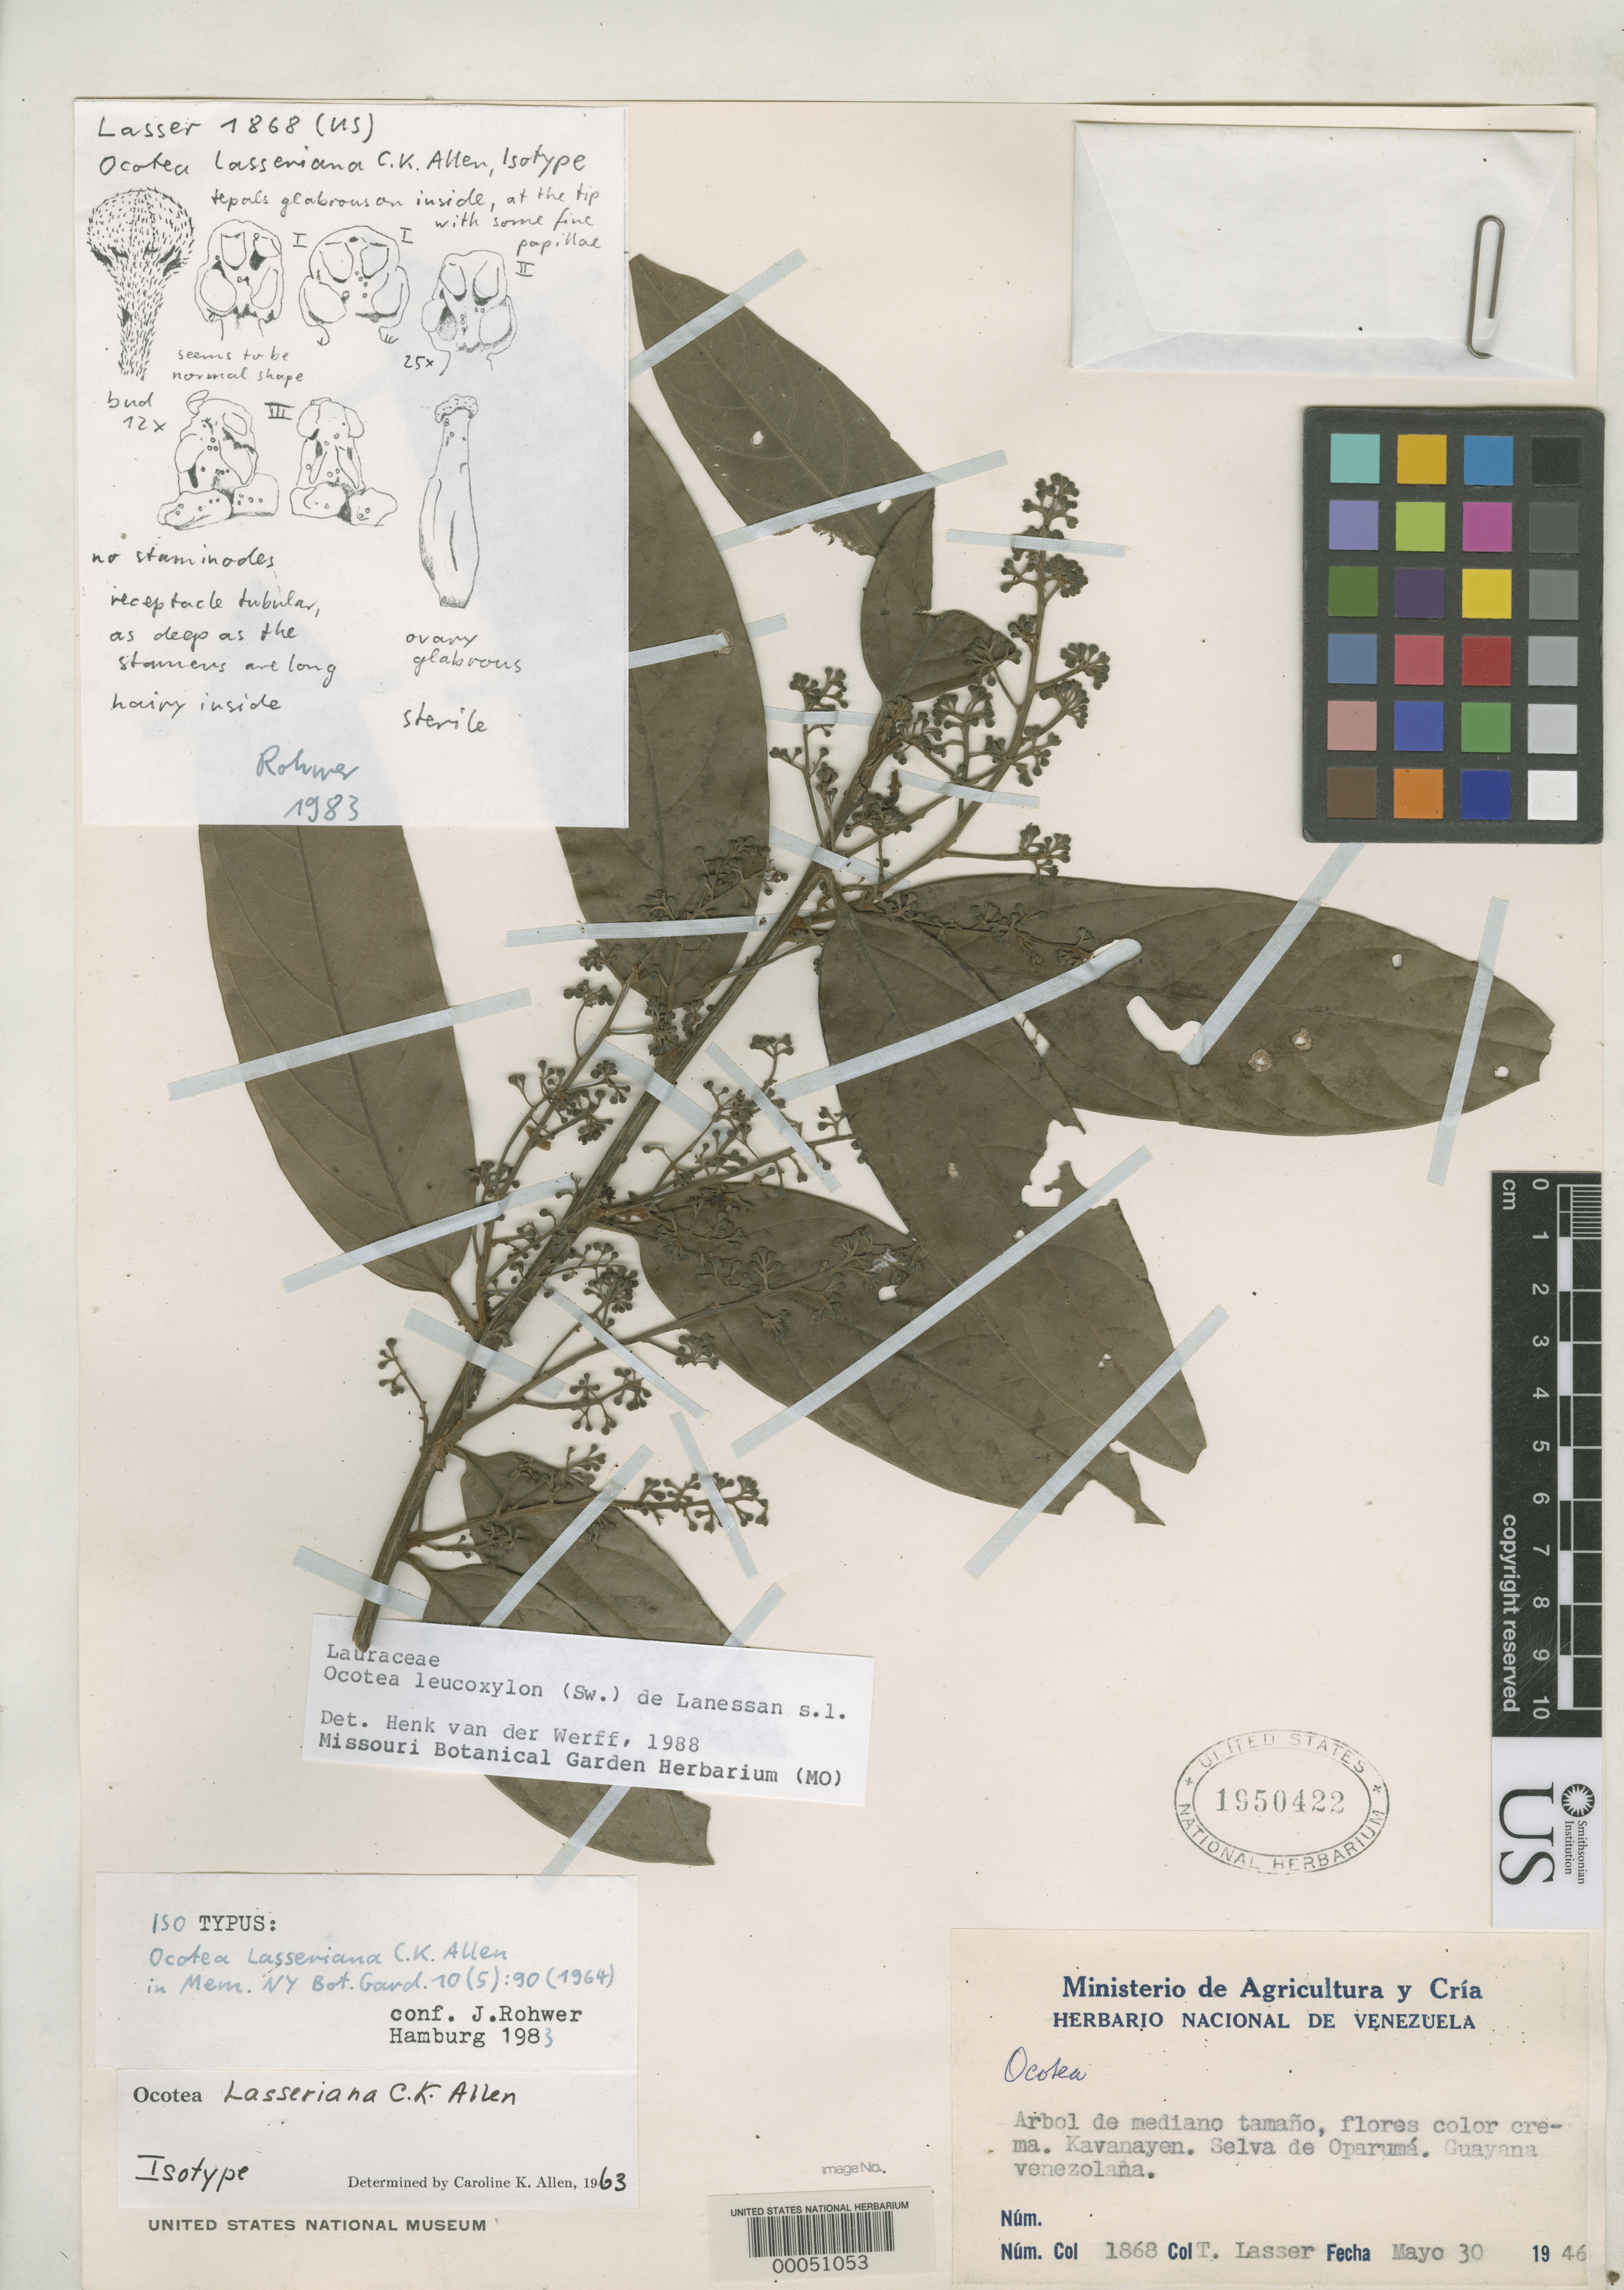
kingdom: Plantae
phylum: Tracheophyta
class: Magnoliopsida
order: Laurales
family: Lauraceae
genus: Ocotea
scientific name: Ocotea lasseriana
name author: C.K. Allen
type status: Isotype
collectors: T. Lasser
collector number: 1868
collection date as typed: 30 May 1946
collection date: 1946-05-30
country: Venezuela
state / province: Bolivar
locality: Kavanayan.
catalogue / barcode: US 1950422